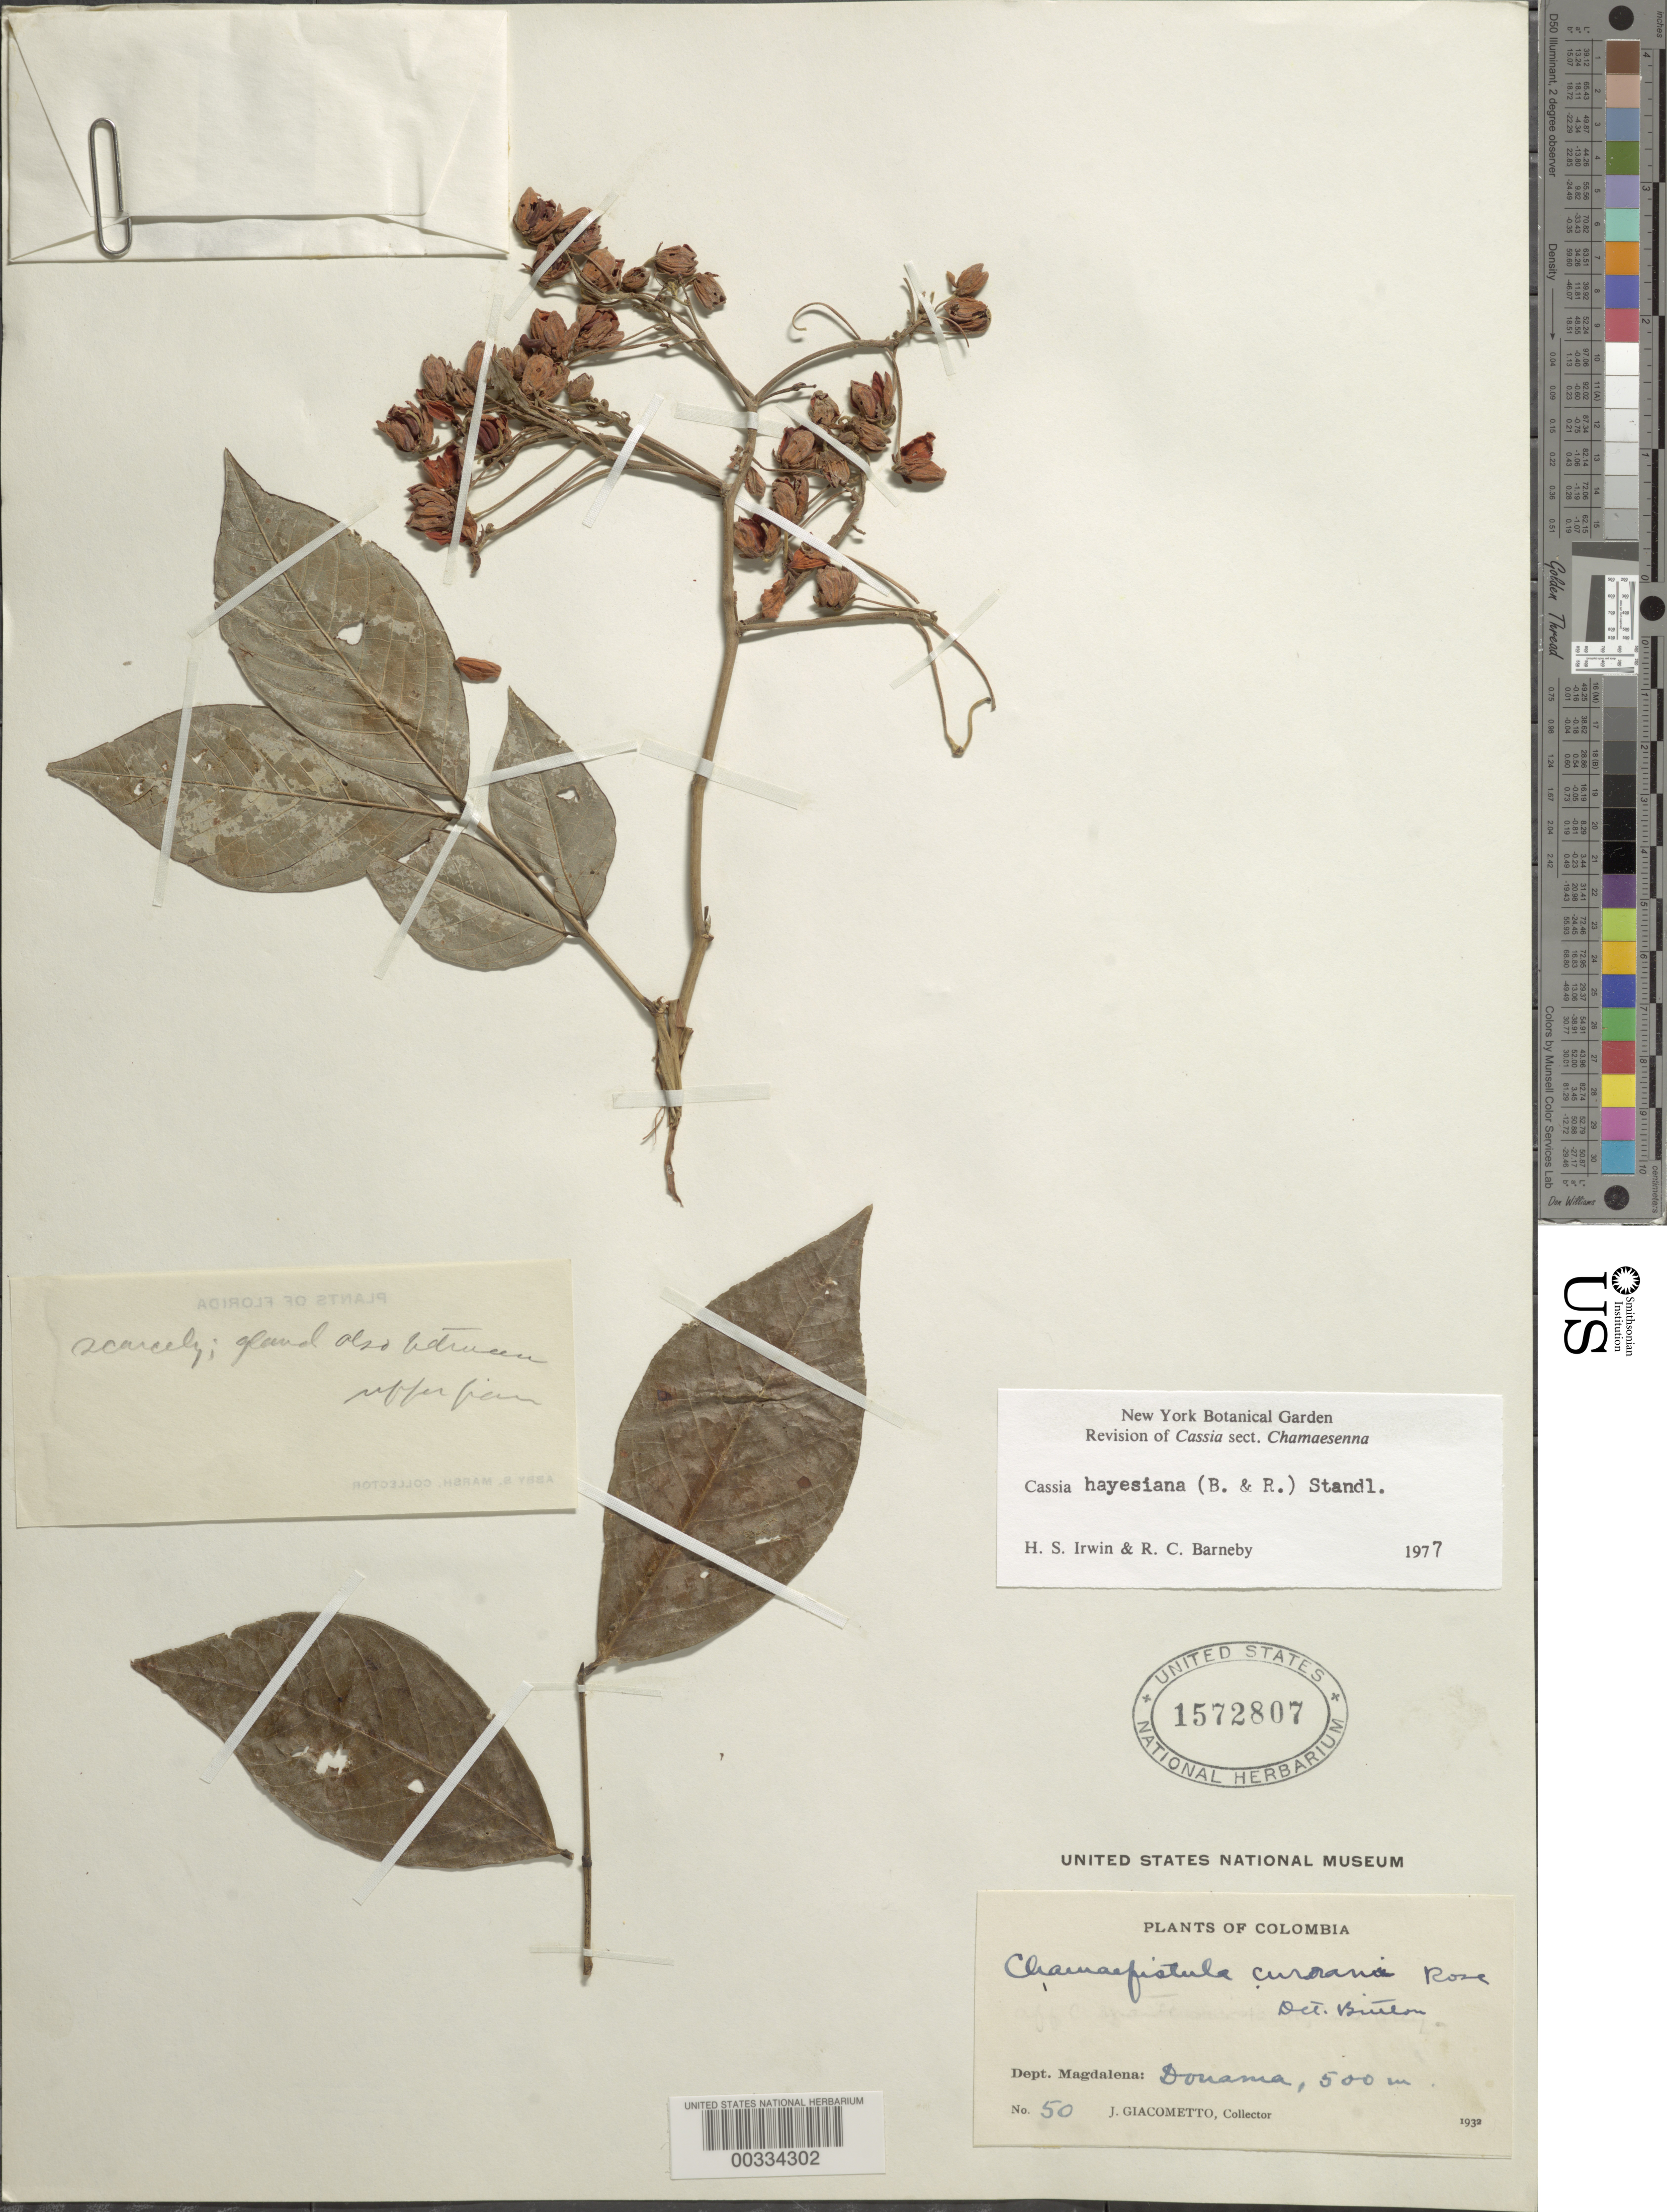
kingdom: Plantae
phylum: Tracheophyta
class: Magnoliopsida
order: Fabales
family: Fabaceae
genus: Senna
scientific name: Senna hayesiana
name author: (Britton & Rose) H.S. Irwin & Barneby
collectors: J. Giacometto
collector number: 50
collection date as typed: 1932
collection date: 1932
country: Colombia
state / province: Magdalena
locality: Donama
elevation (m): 500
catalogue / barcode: US 1572807